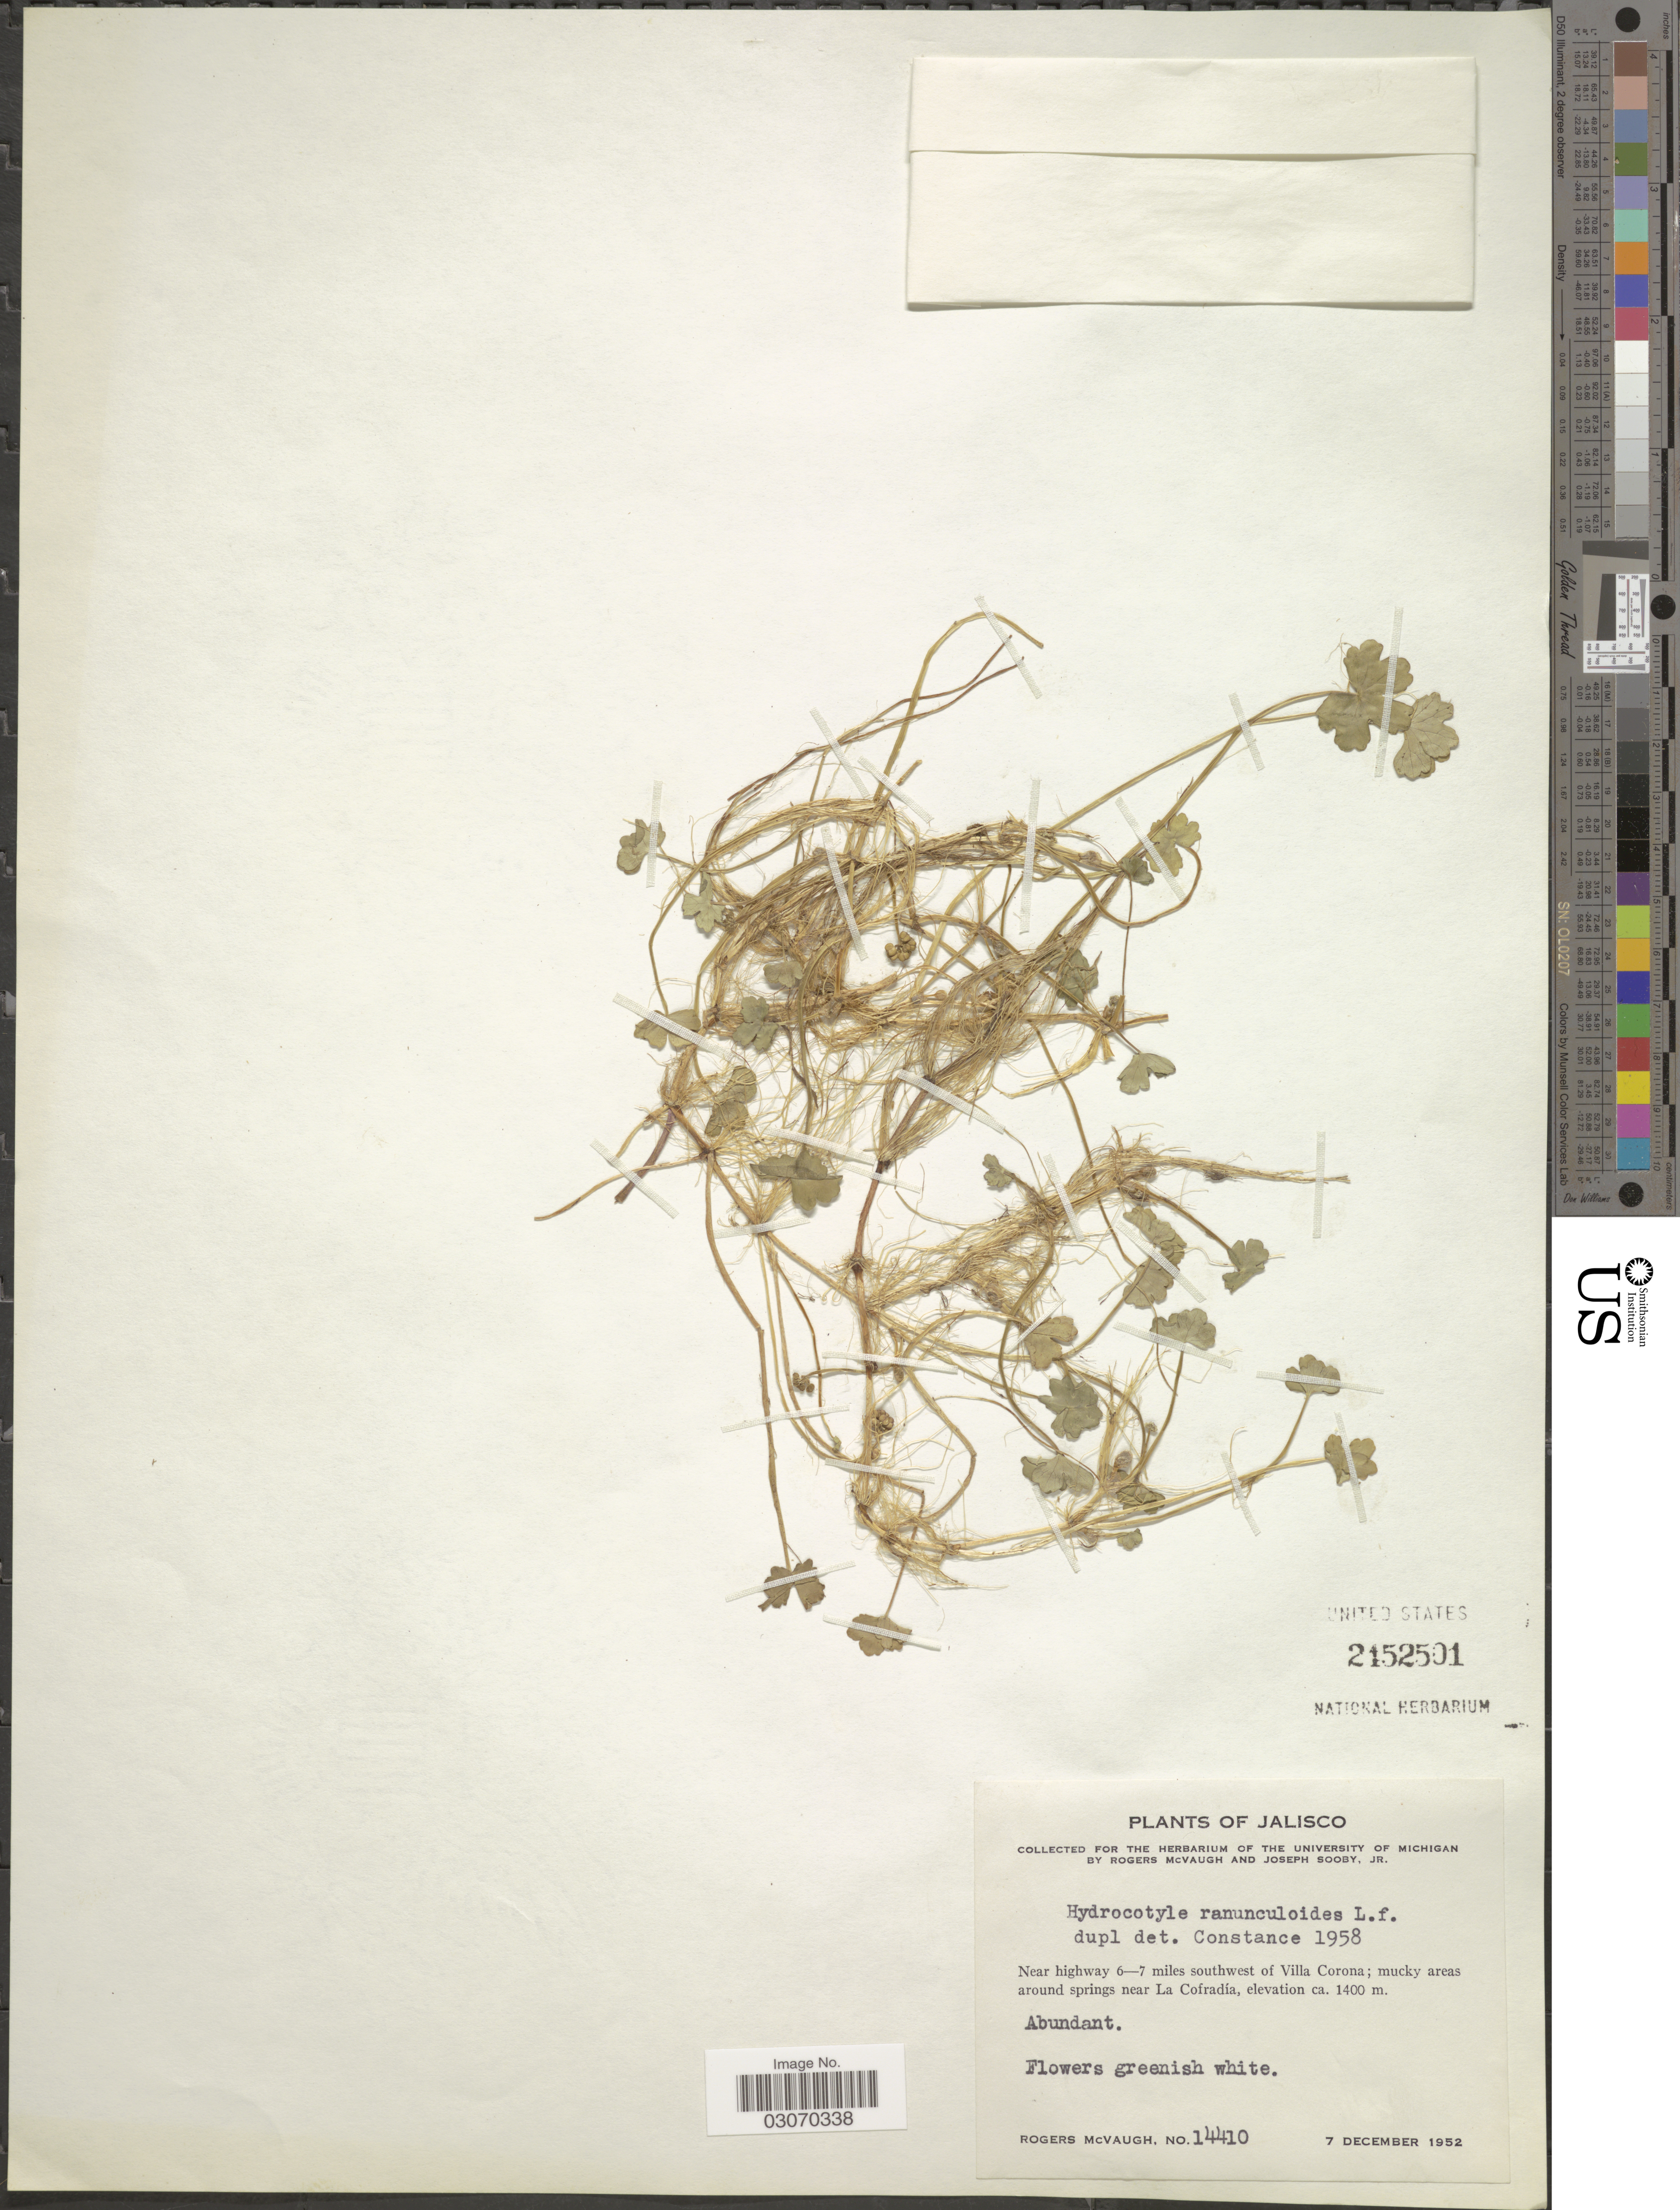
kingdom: Plantae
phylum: Tracheophyta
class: Magnoliopsida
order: Apiales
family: Araliaceae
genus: Hydrocotyle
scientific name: Hydrocotyle ranunculoides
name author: L. f.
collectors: R. McVaugh & J. Sooby Jr.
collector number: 14410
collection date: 1952-12-07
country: Mexico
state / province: Jalisco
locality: Near highway 6-7 miles southwest of Villa Corona; mucky areas around springs near La Cofradía.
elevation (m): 1400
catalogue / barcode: US 2152501